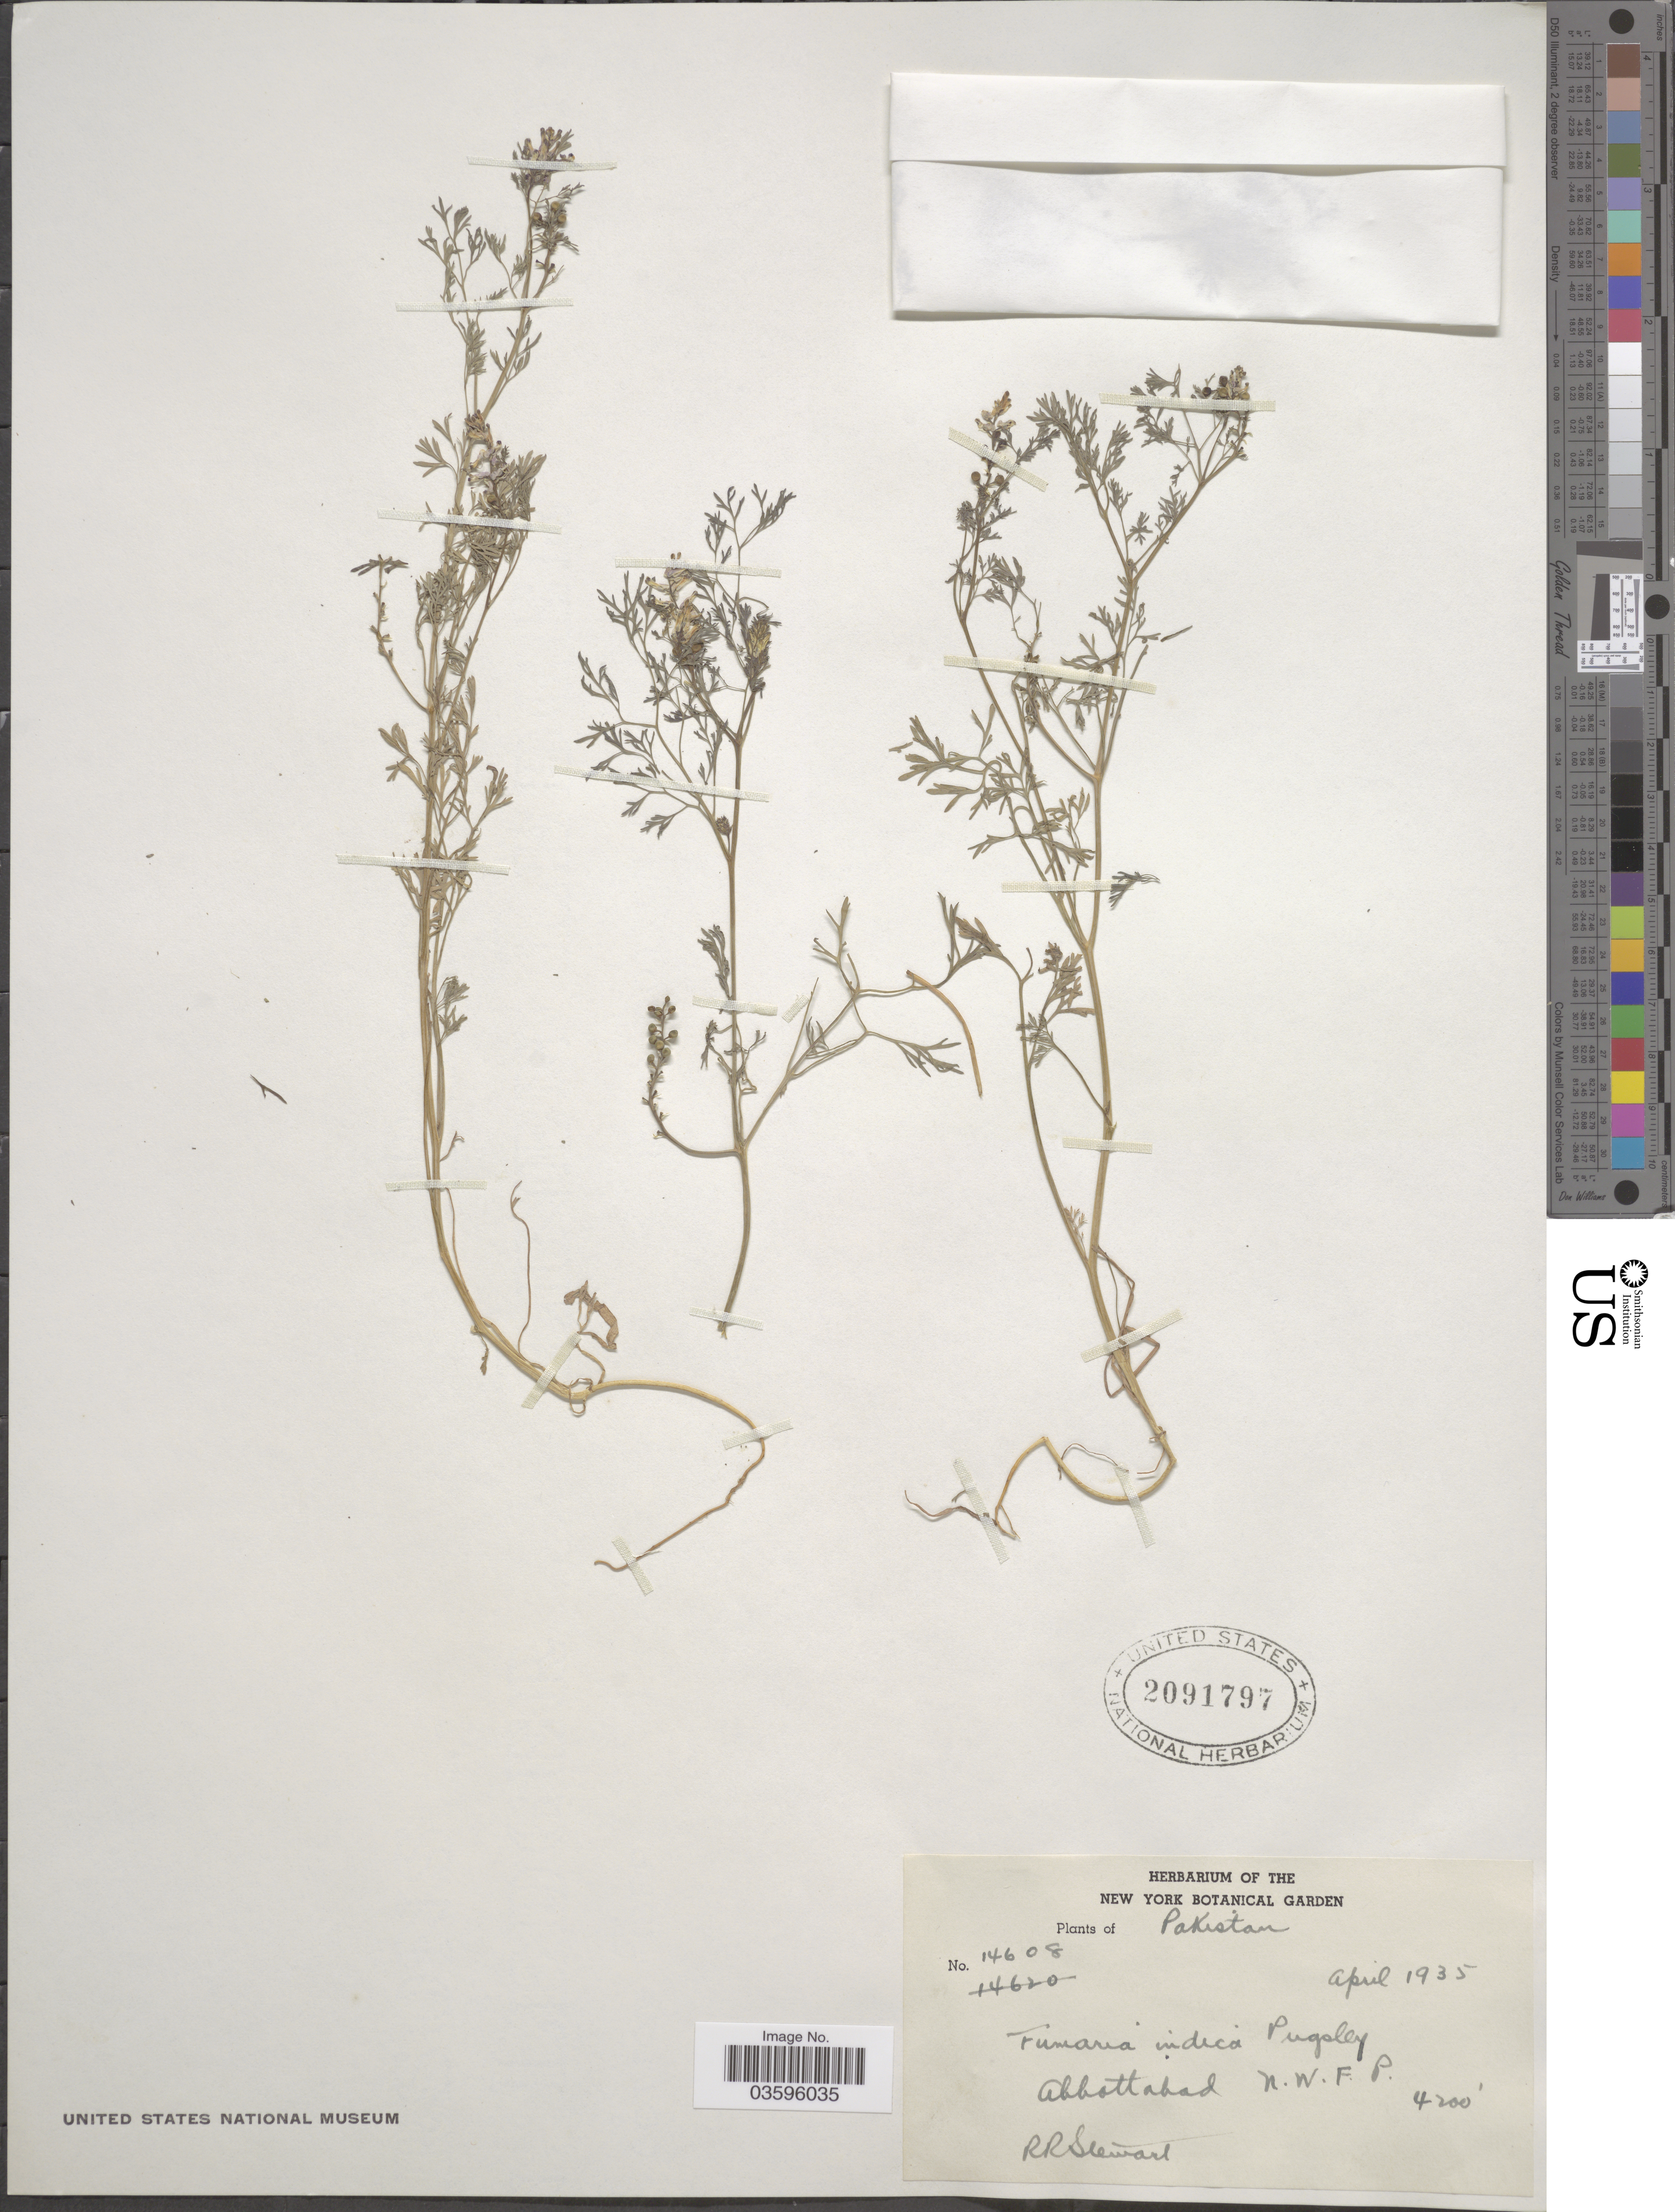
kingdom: Plantae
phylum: Tracheophyta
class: Magnoliopsida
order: Ranunculales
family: Papaveraceae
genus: Fumaria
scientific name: Fumaria indica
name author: (Hausskn.) Pugsley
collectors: R. Stewart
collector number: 14608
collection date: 1935-04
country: Pakistan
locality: Abbottahad N.W.F.P.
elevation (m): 1280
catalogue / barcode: US 2091797